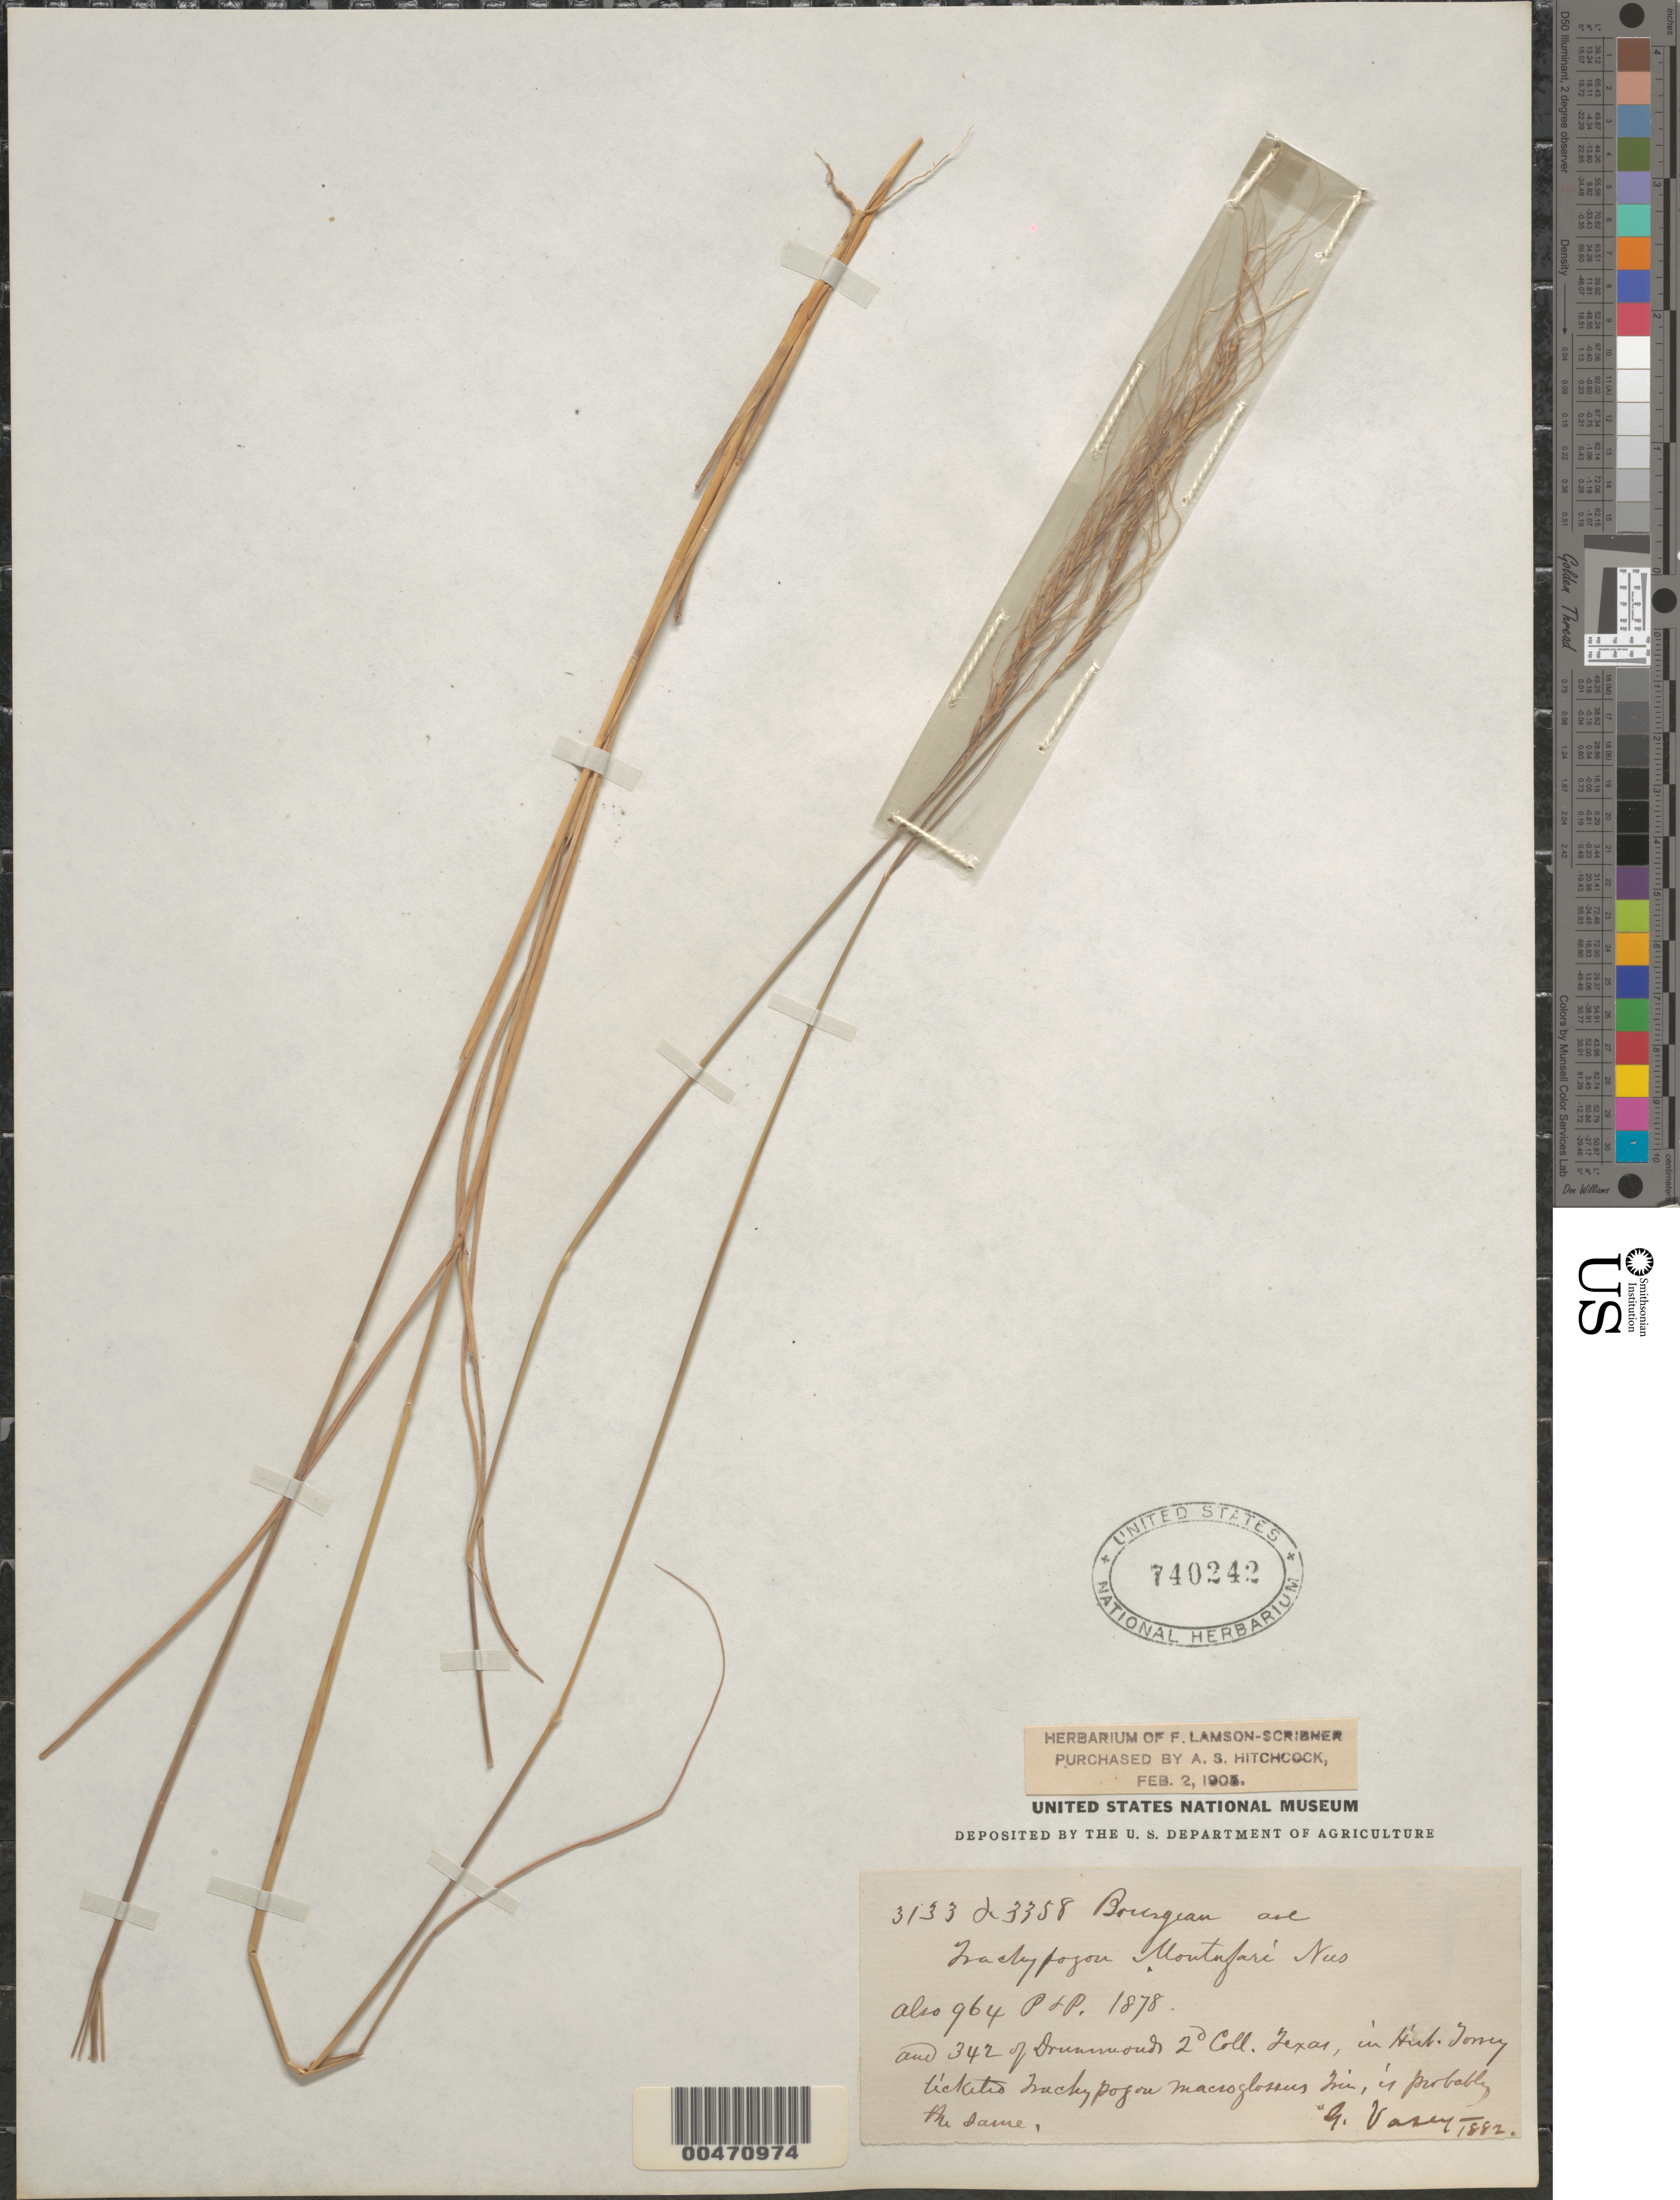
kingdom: Plantae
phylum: Tracheophyta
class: Liliopsida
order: Poales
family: Poaceae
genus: Trachypogon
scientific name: Trachypogon secundus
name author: (J. Presl) Scribn.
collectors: E. Bourgeau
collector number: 3133/3358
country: Mexico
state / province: Jalisco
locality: San Ramon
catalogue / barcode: US 740242